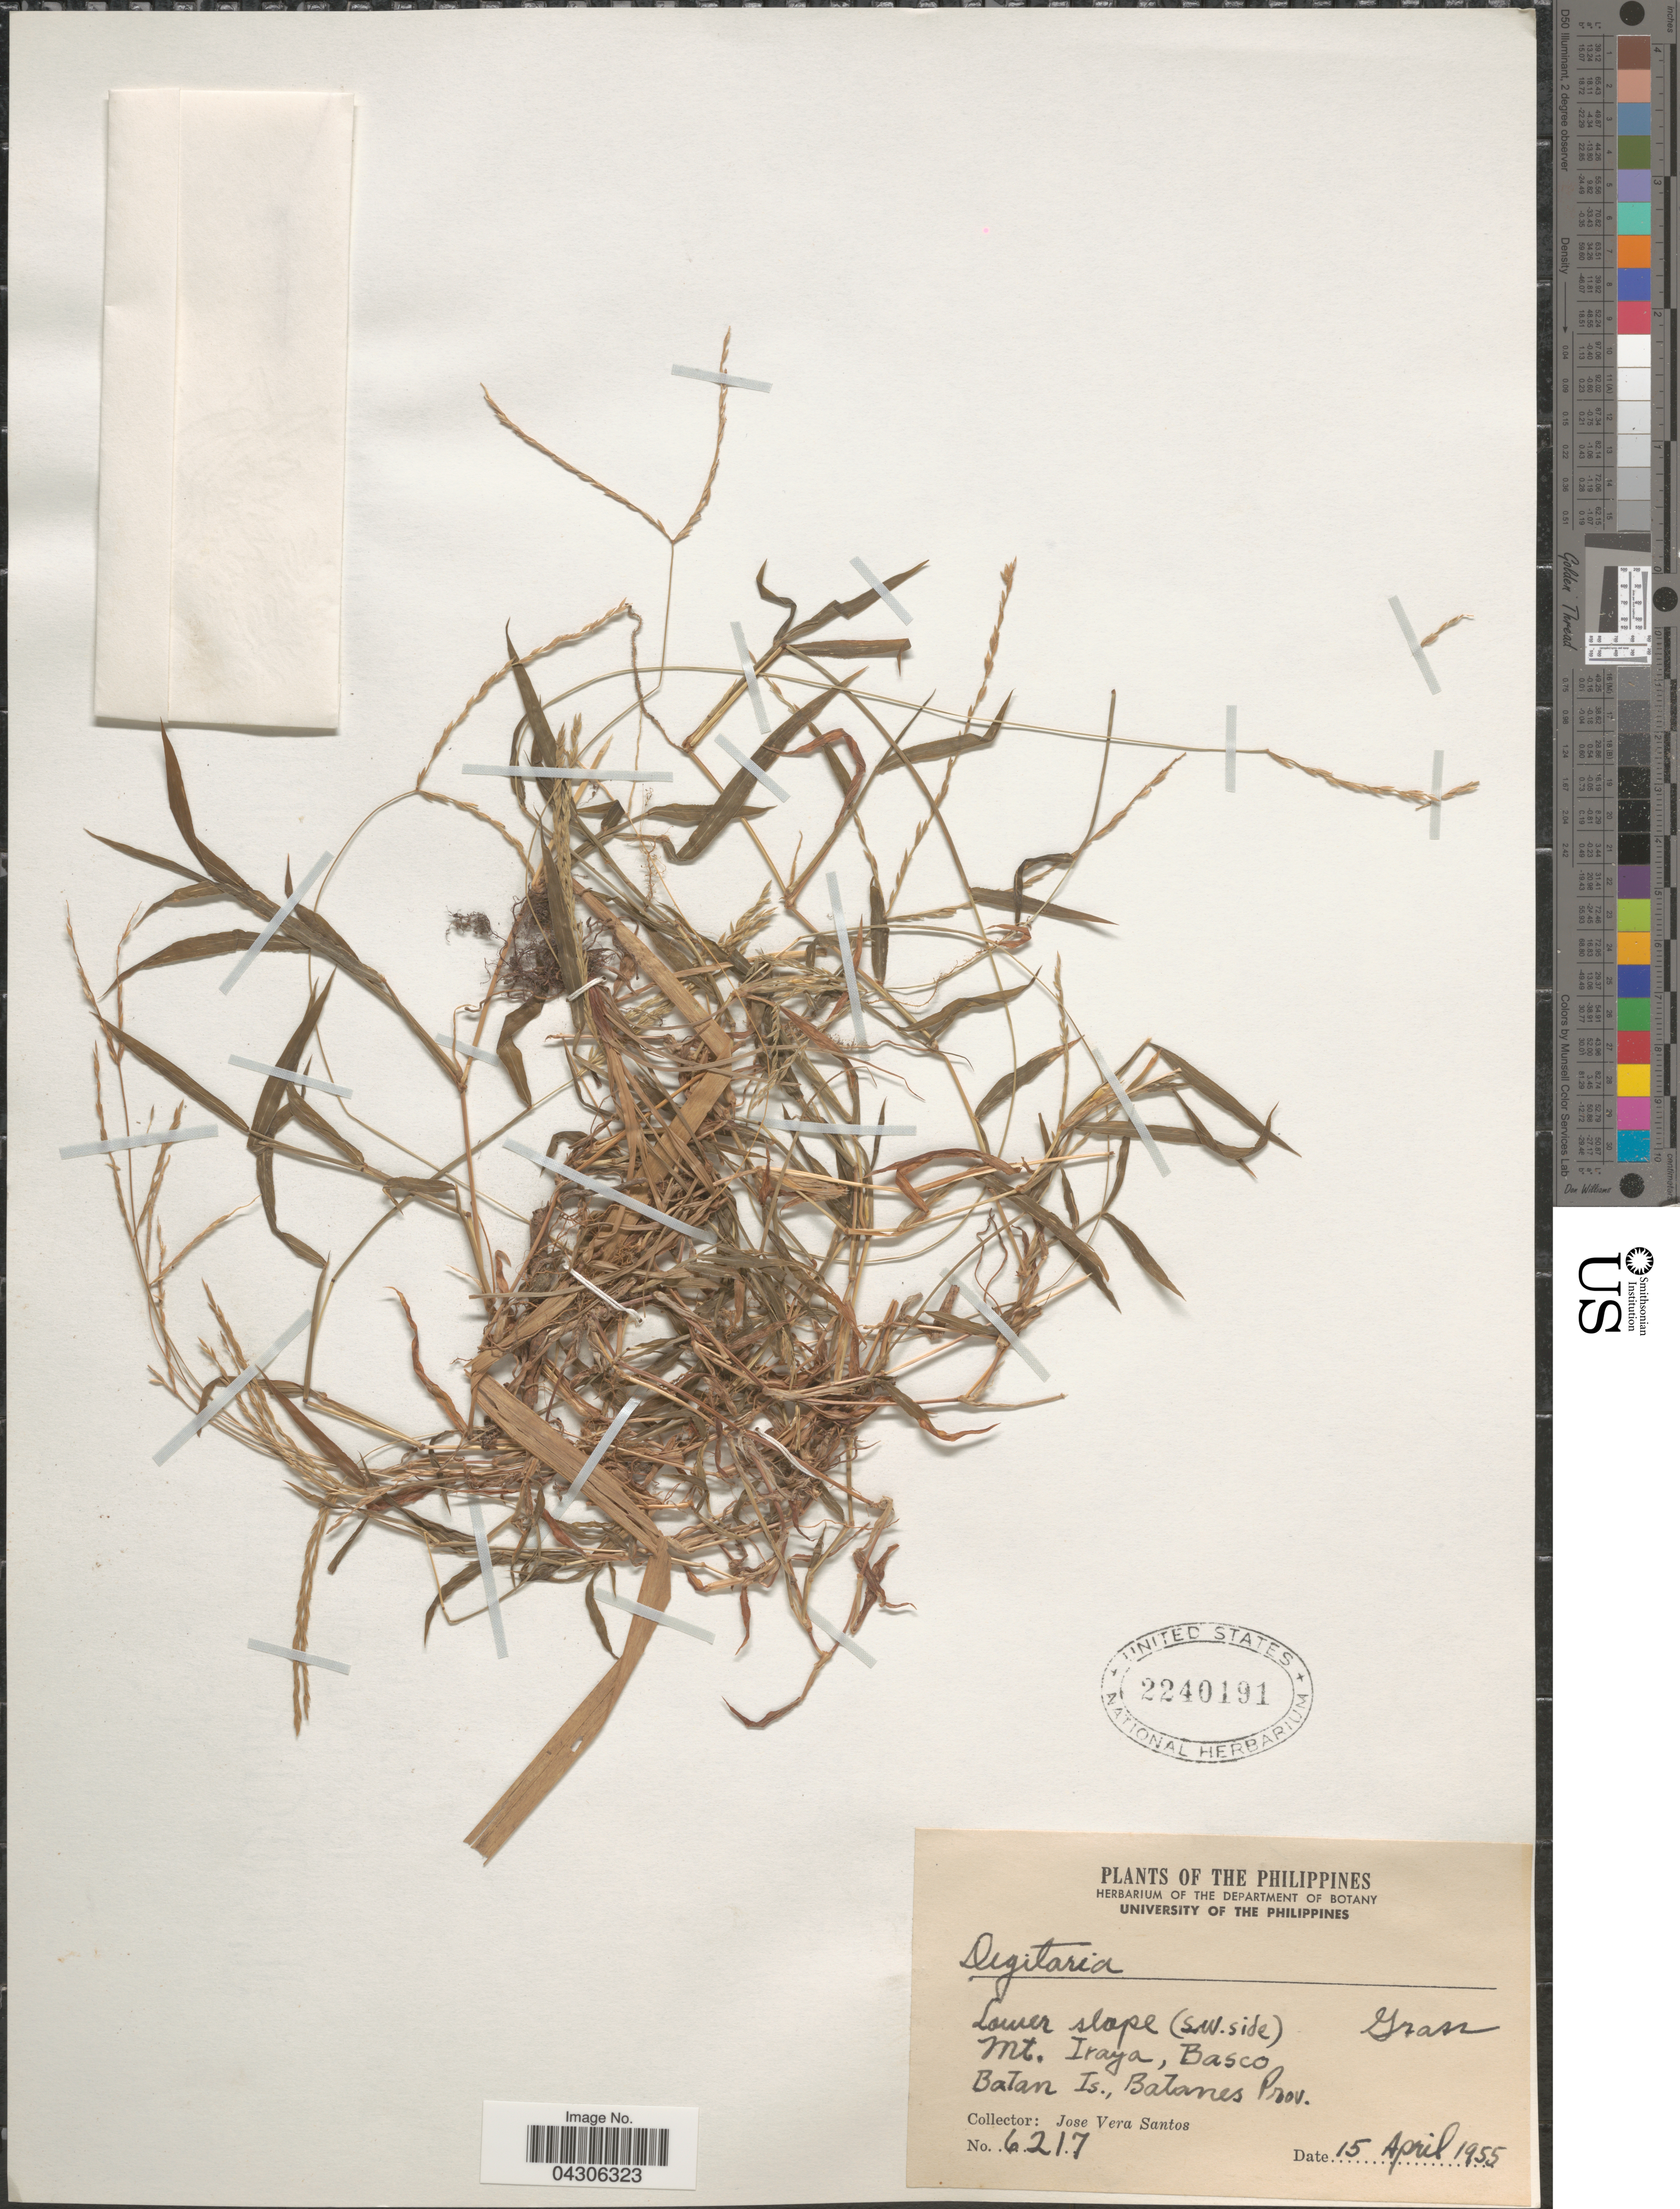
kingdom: Plantae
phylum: Tracheophyta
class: Liliopsida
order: Poales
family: Poaceae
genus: Digitaria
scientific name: Digitaria sp.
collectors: J. Vera Santos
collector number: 6217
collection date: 1955-04-15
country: Philippines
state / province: Cagayan Valley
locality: Lower slope (SW. side) Mt. Iraya, Basco. Batan Is., Batanes Prov.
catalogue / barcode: US 2240191